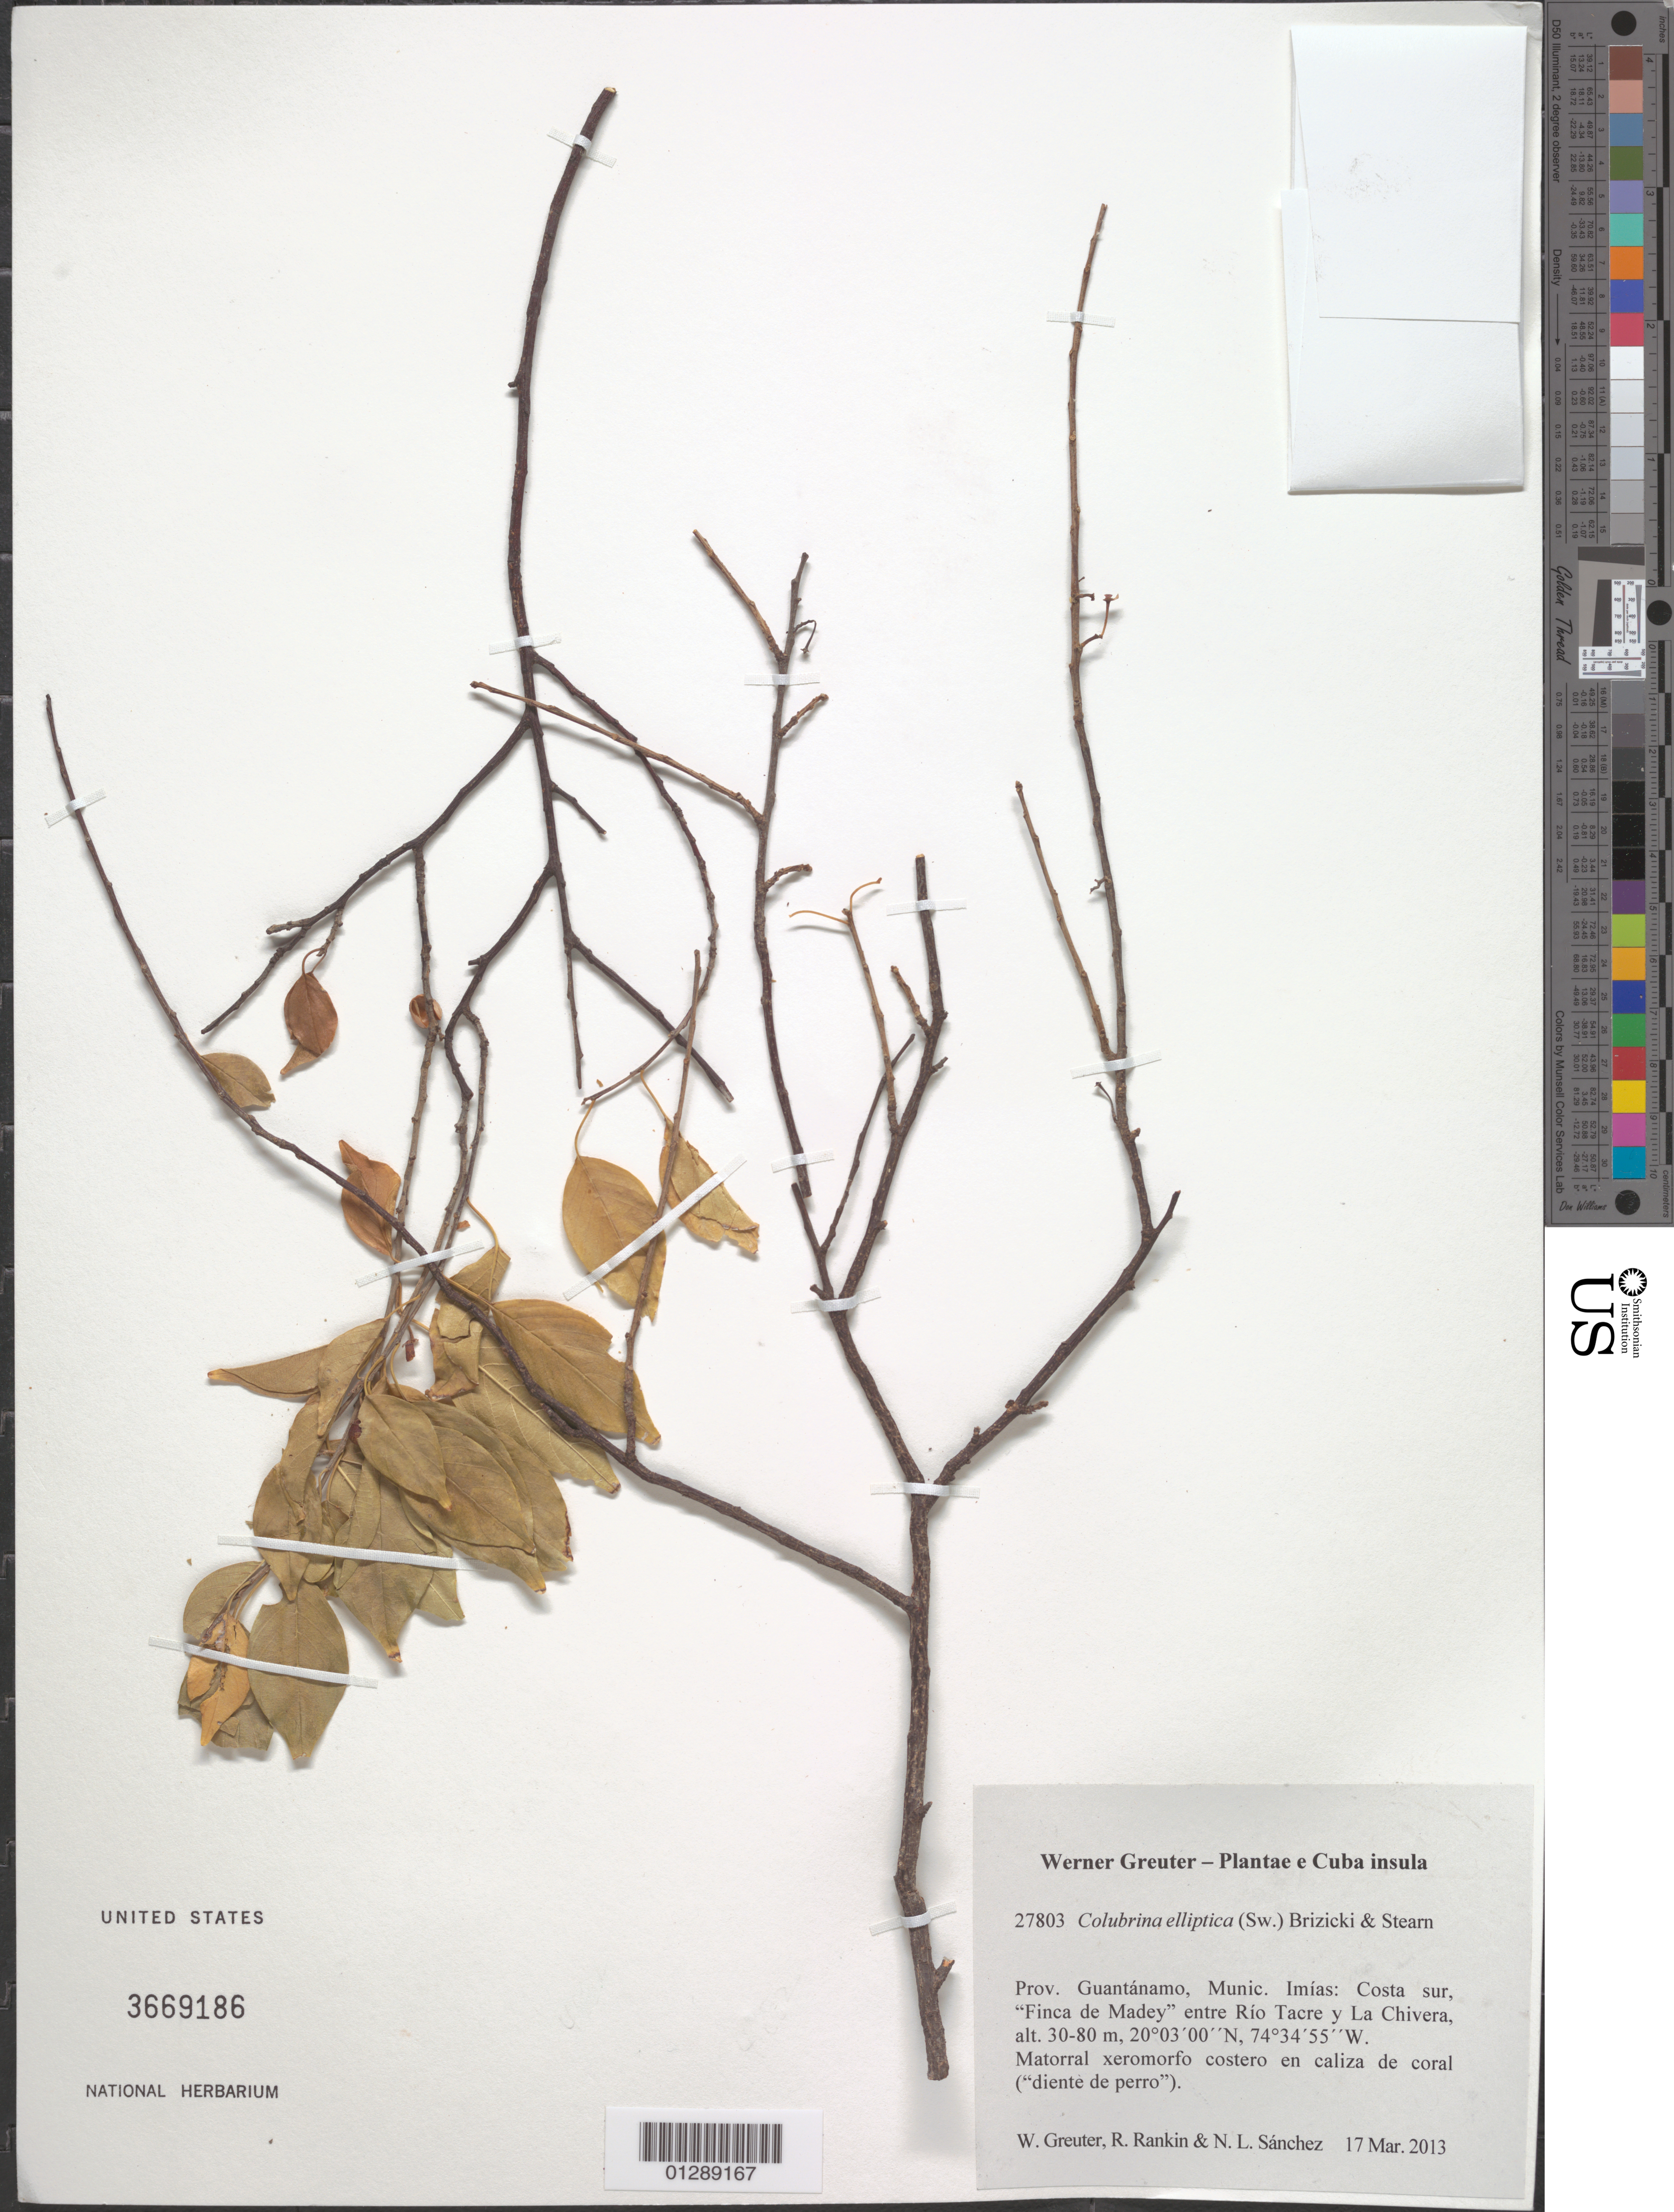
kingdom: Plantae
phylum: Tracheophyta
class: Magnoliopsida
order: Rosales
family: Rhamnaceae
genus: Colubrina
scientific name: Colubrina elliptica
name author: (Sw.) Brizicky & W.L. Stern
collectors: W. R. Greuter, R. Rankin Rodriguez & N. Sanchez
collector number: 27803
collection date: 2013-03-17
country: Cuba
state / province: Guantanamo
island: Cuba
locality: Munic. Imías: Costa sur "Finca de Madey" entre Río Tacre y La Chivera.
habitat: Matorral xeromorfo costero en caliza de coral ("diente de perro").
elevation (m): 30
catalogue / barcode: US 3669186